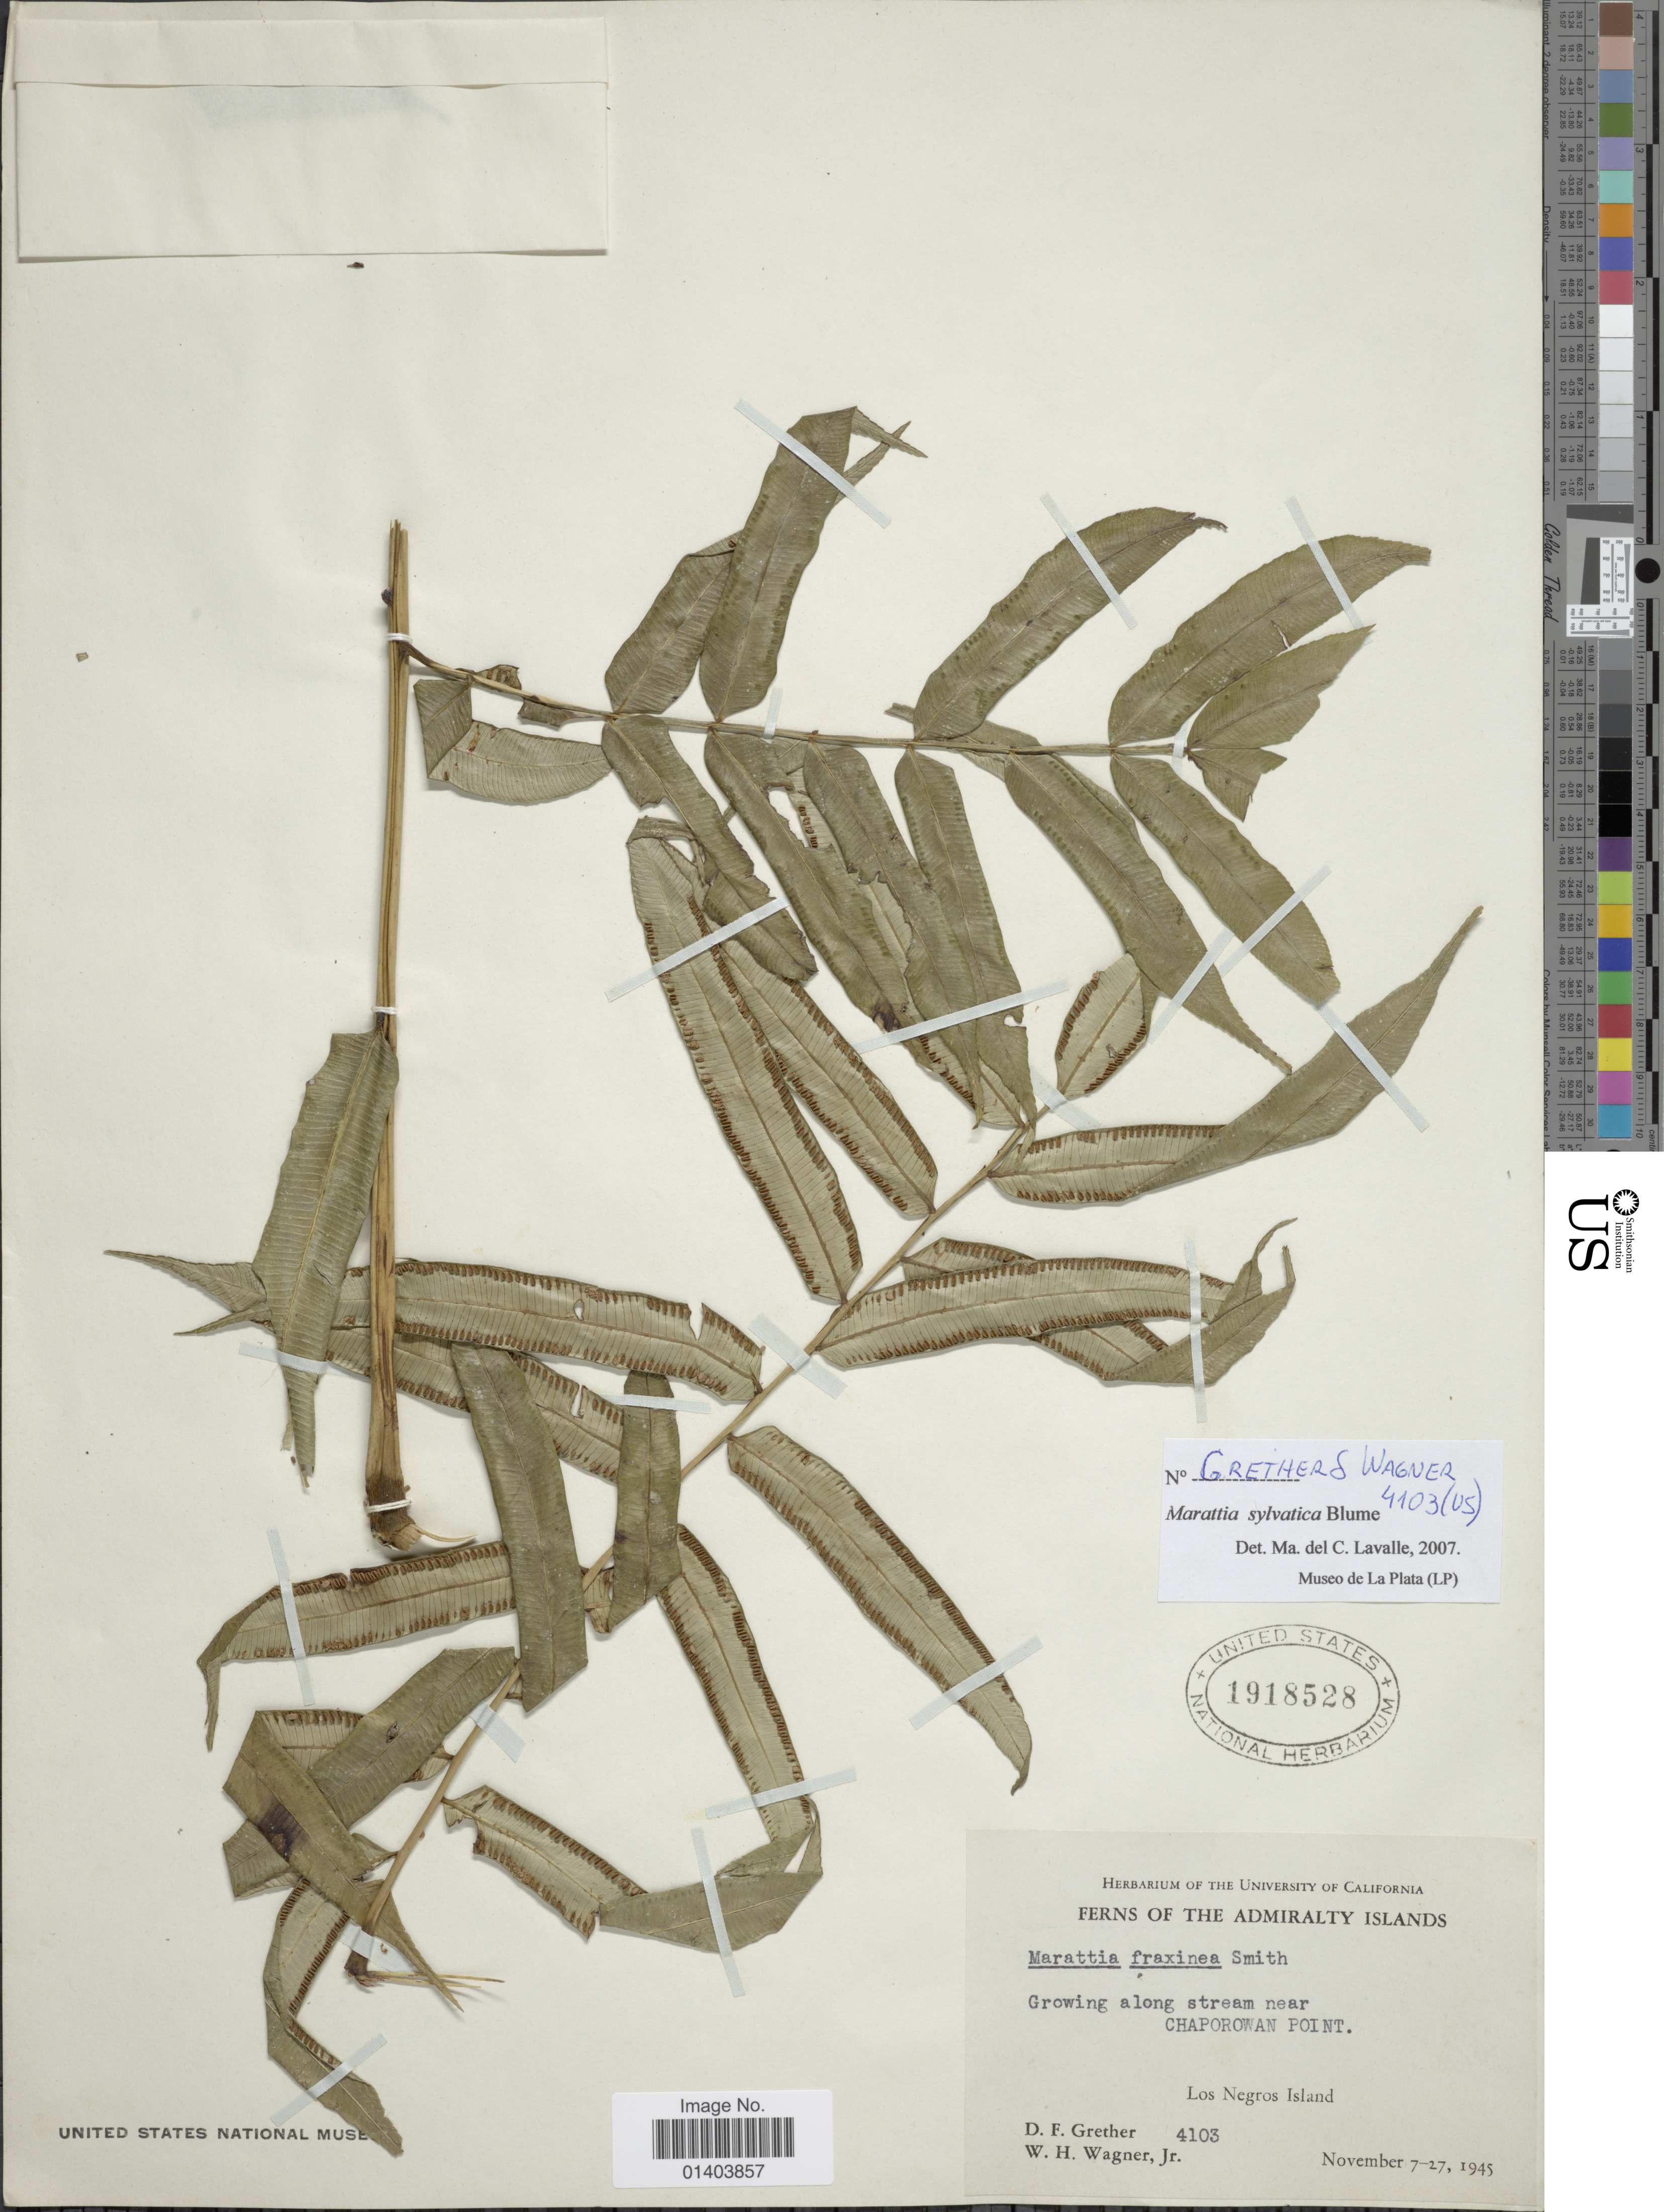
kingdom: Plantae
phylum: Tracheophyta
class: Polypodiopsida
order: Marattiales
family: Marattiaceae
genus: Ptisana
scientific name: Ptisana sylvatica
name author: (Blume) Murdock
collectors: D. F. Grether & W. H. Wagner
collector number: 4103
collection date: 1945-11-07/1945-11-27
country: Papua New Guinea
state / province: Manus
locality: The Admiralty island, Chaporowan Point, Los Negros Island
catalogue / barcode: US 1918528